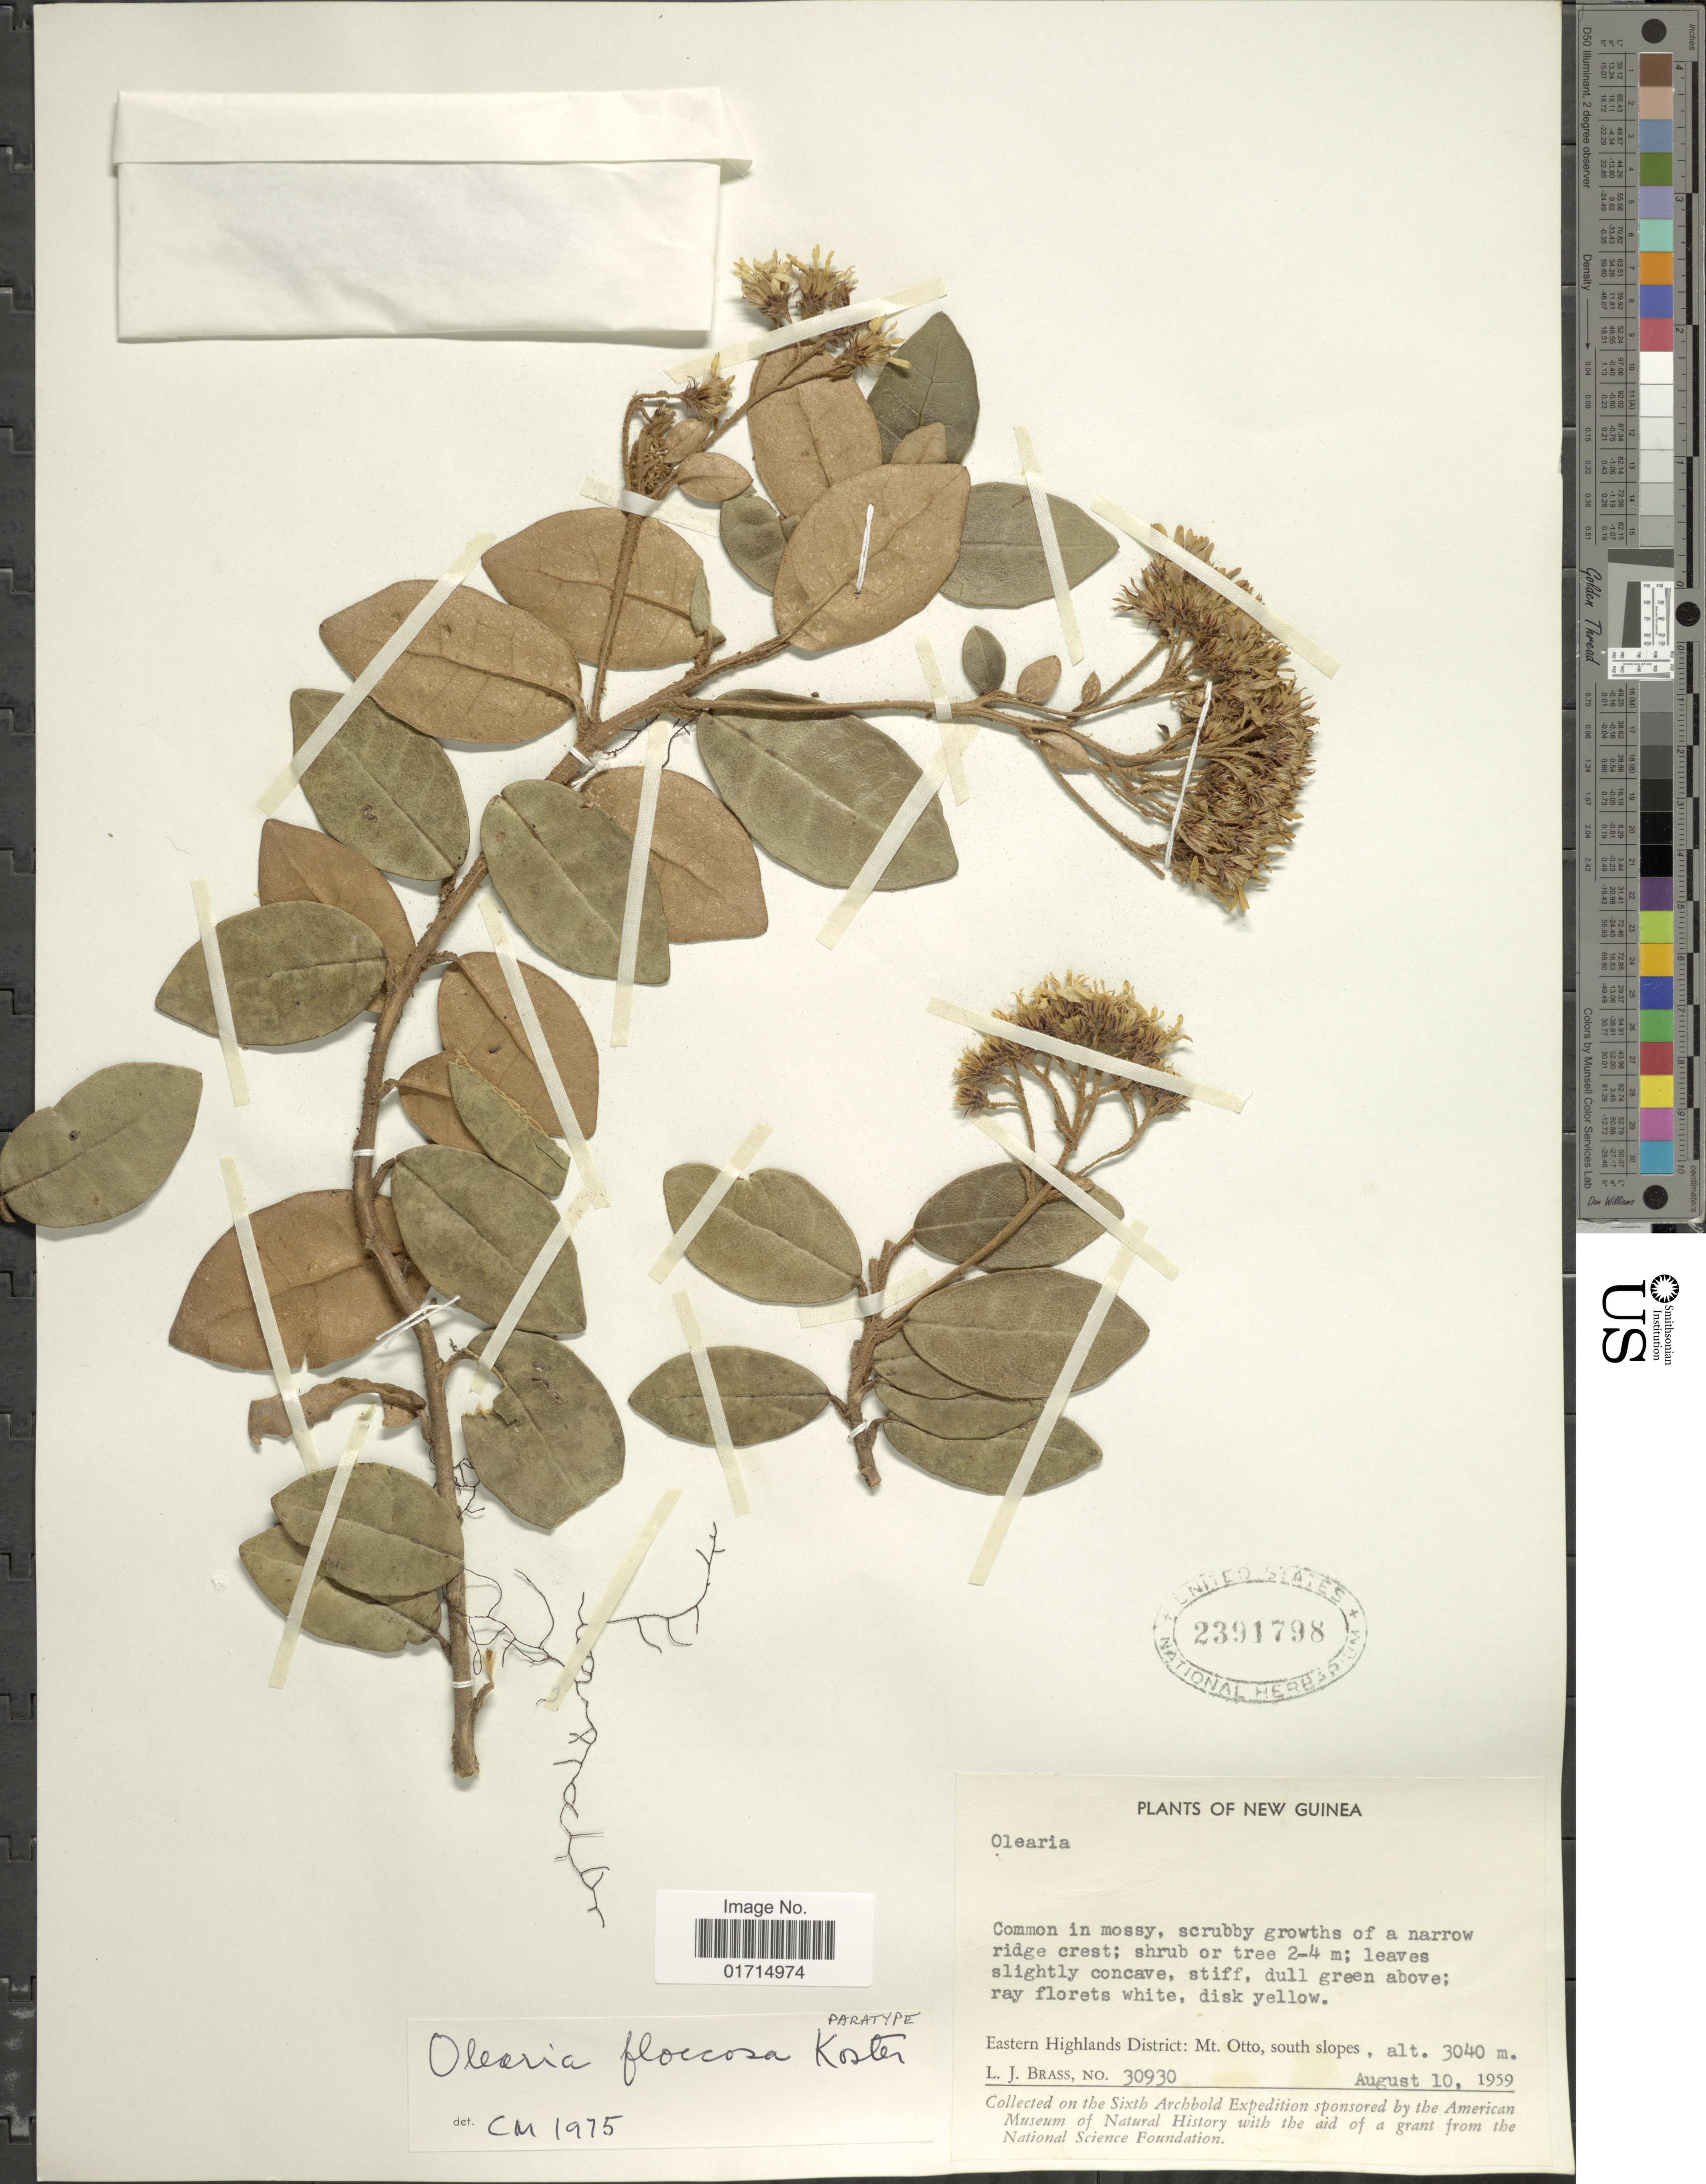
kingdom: Plantae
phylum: Tracheophyta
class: Magnoliopsida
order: Asterales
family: Asteraceae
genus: Olearia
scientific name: Olearia floccosa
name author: Koster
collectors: L. J. Brass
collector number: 30930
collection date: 1959-08-10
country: Papua New Guinea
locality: Eastern Highlands District: Mt. Otto, south slopes. New Guinea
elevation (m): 3040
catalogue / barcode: US 2391798